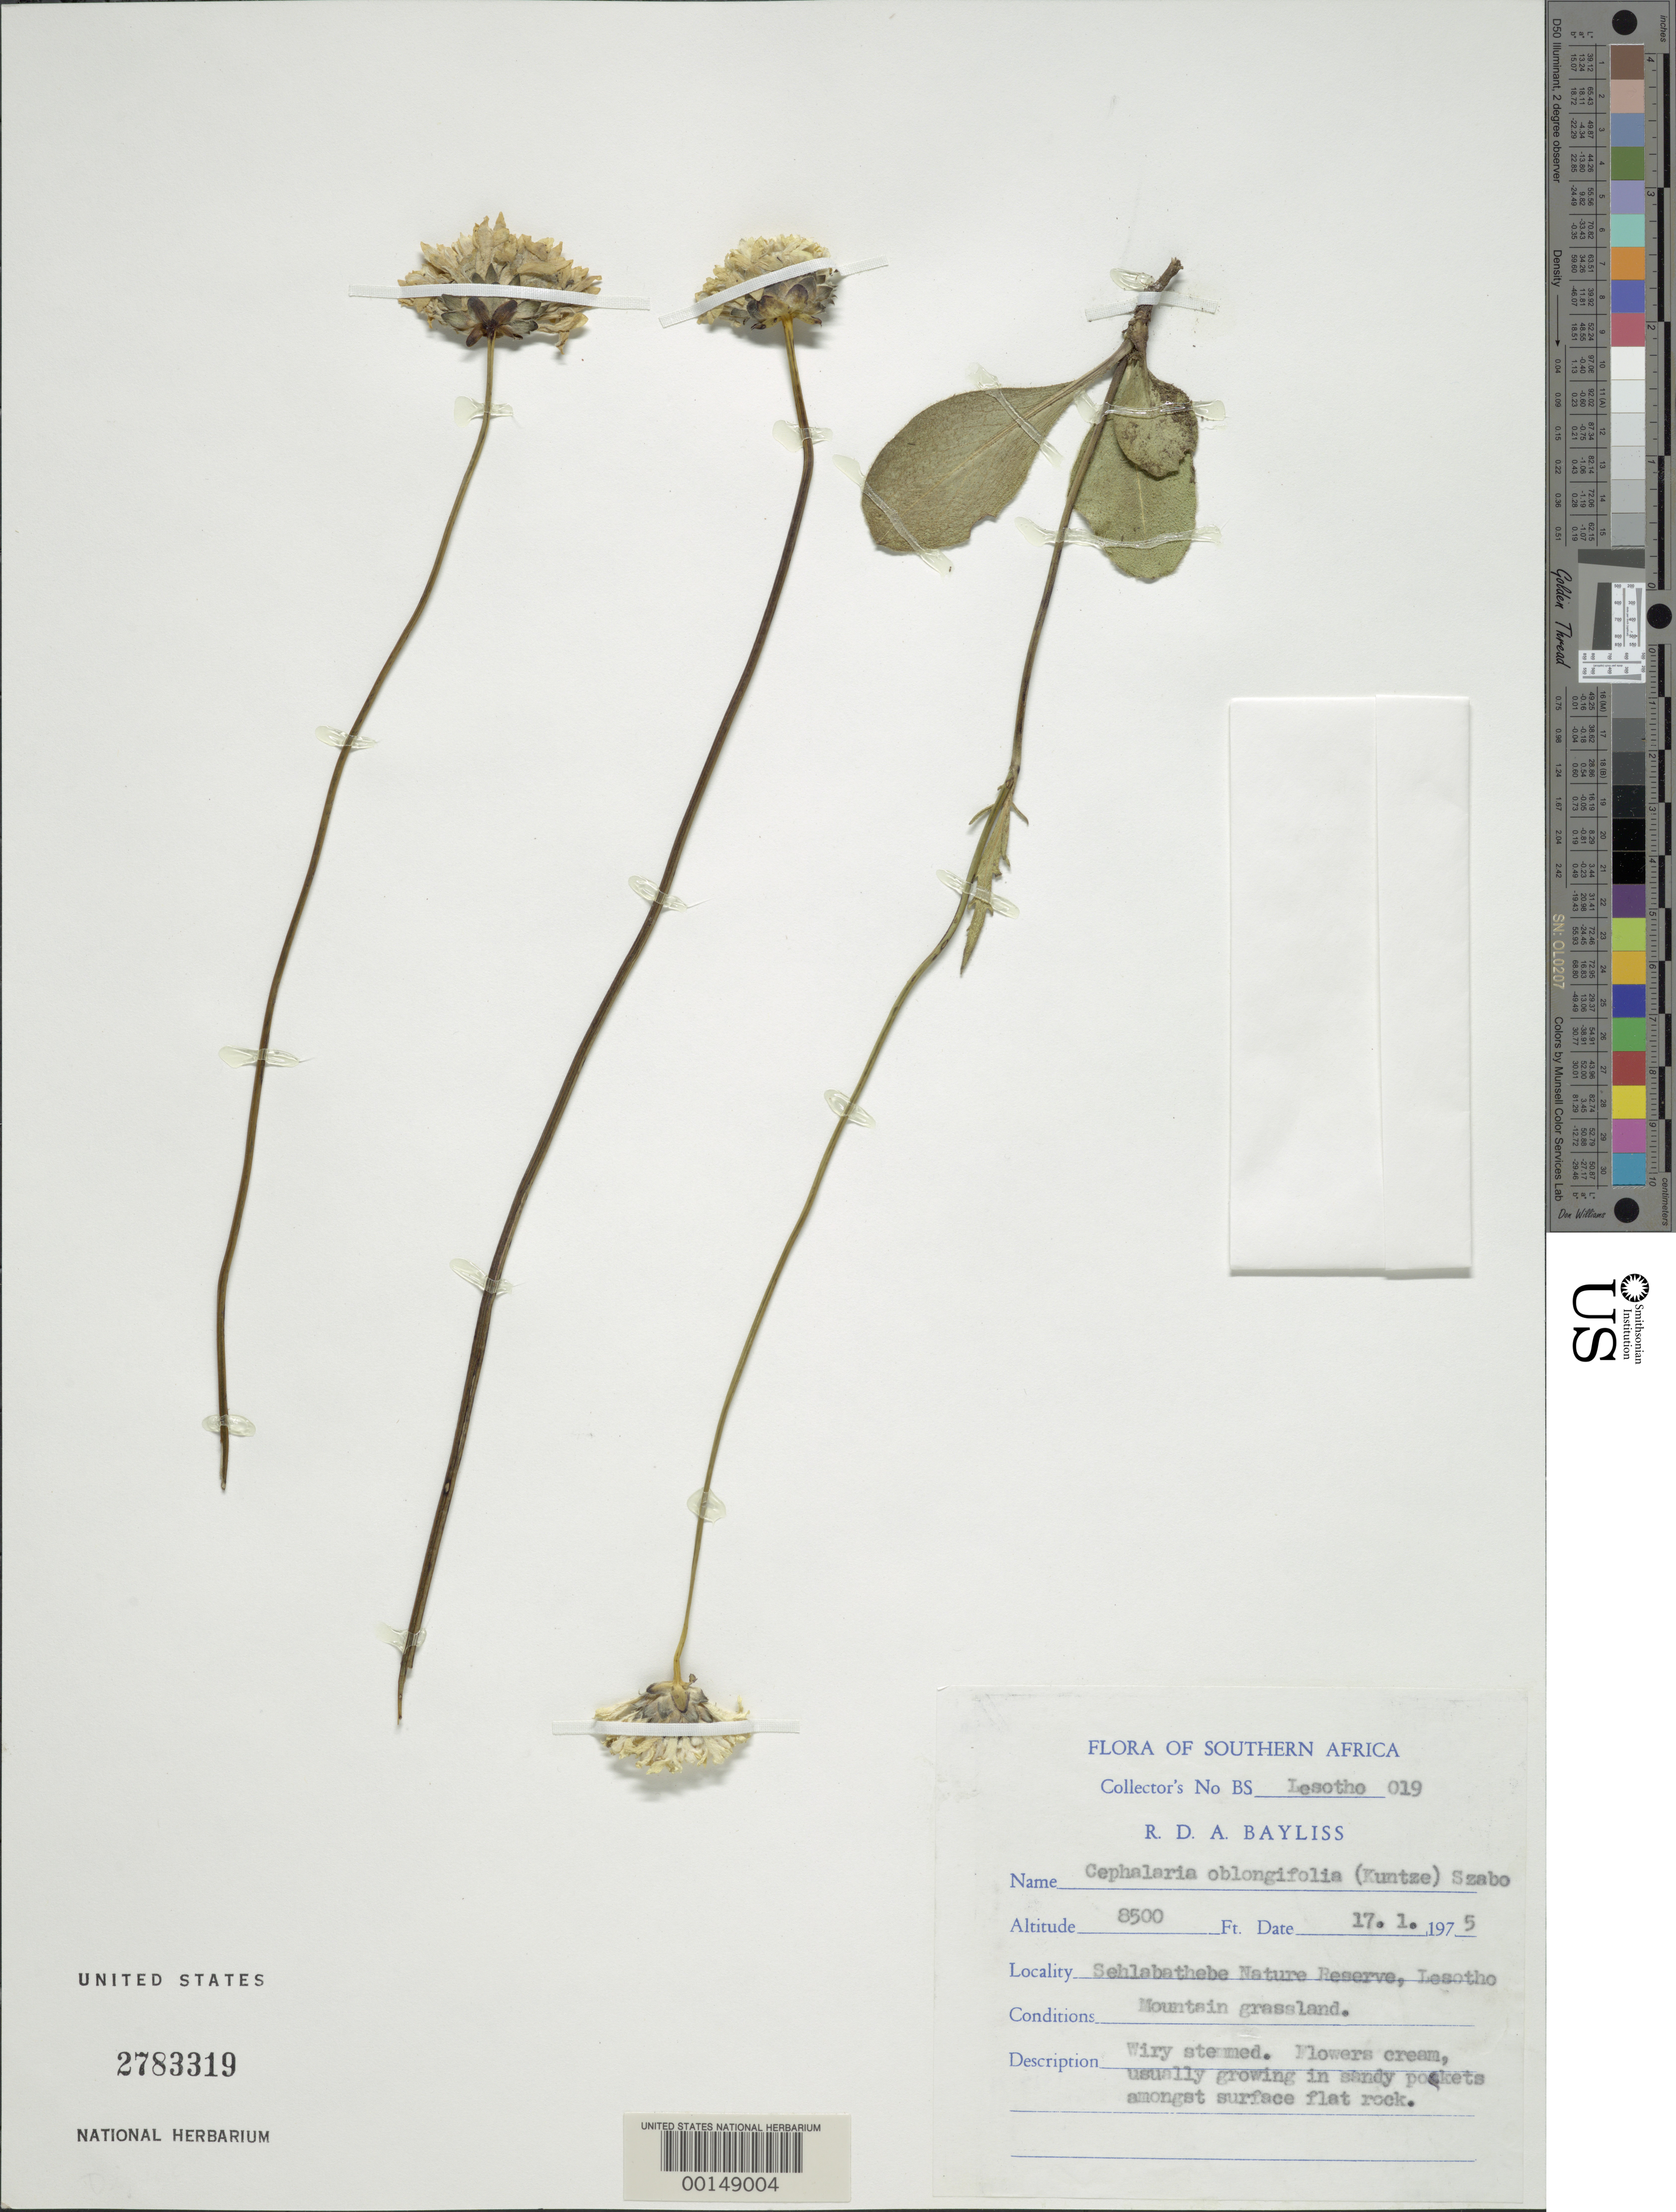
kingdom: Plantae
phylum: Tracheophyta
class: Magnoliopsida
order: Dipsacales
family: Caprifoliaceae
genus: Cephalaria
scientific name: Cephalaria oblongifolia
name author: (Kuntze) Szabó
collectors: R. Bayliss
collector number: Lesotho 019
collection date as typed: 17 Jan 1975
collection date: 1975-01-17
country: Lesotho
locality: Sehlabathebe Nature Reserve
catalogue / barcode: US 2783319